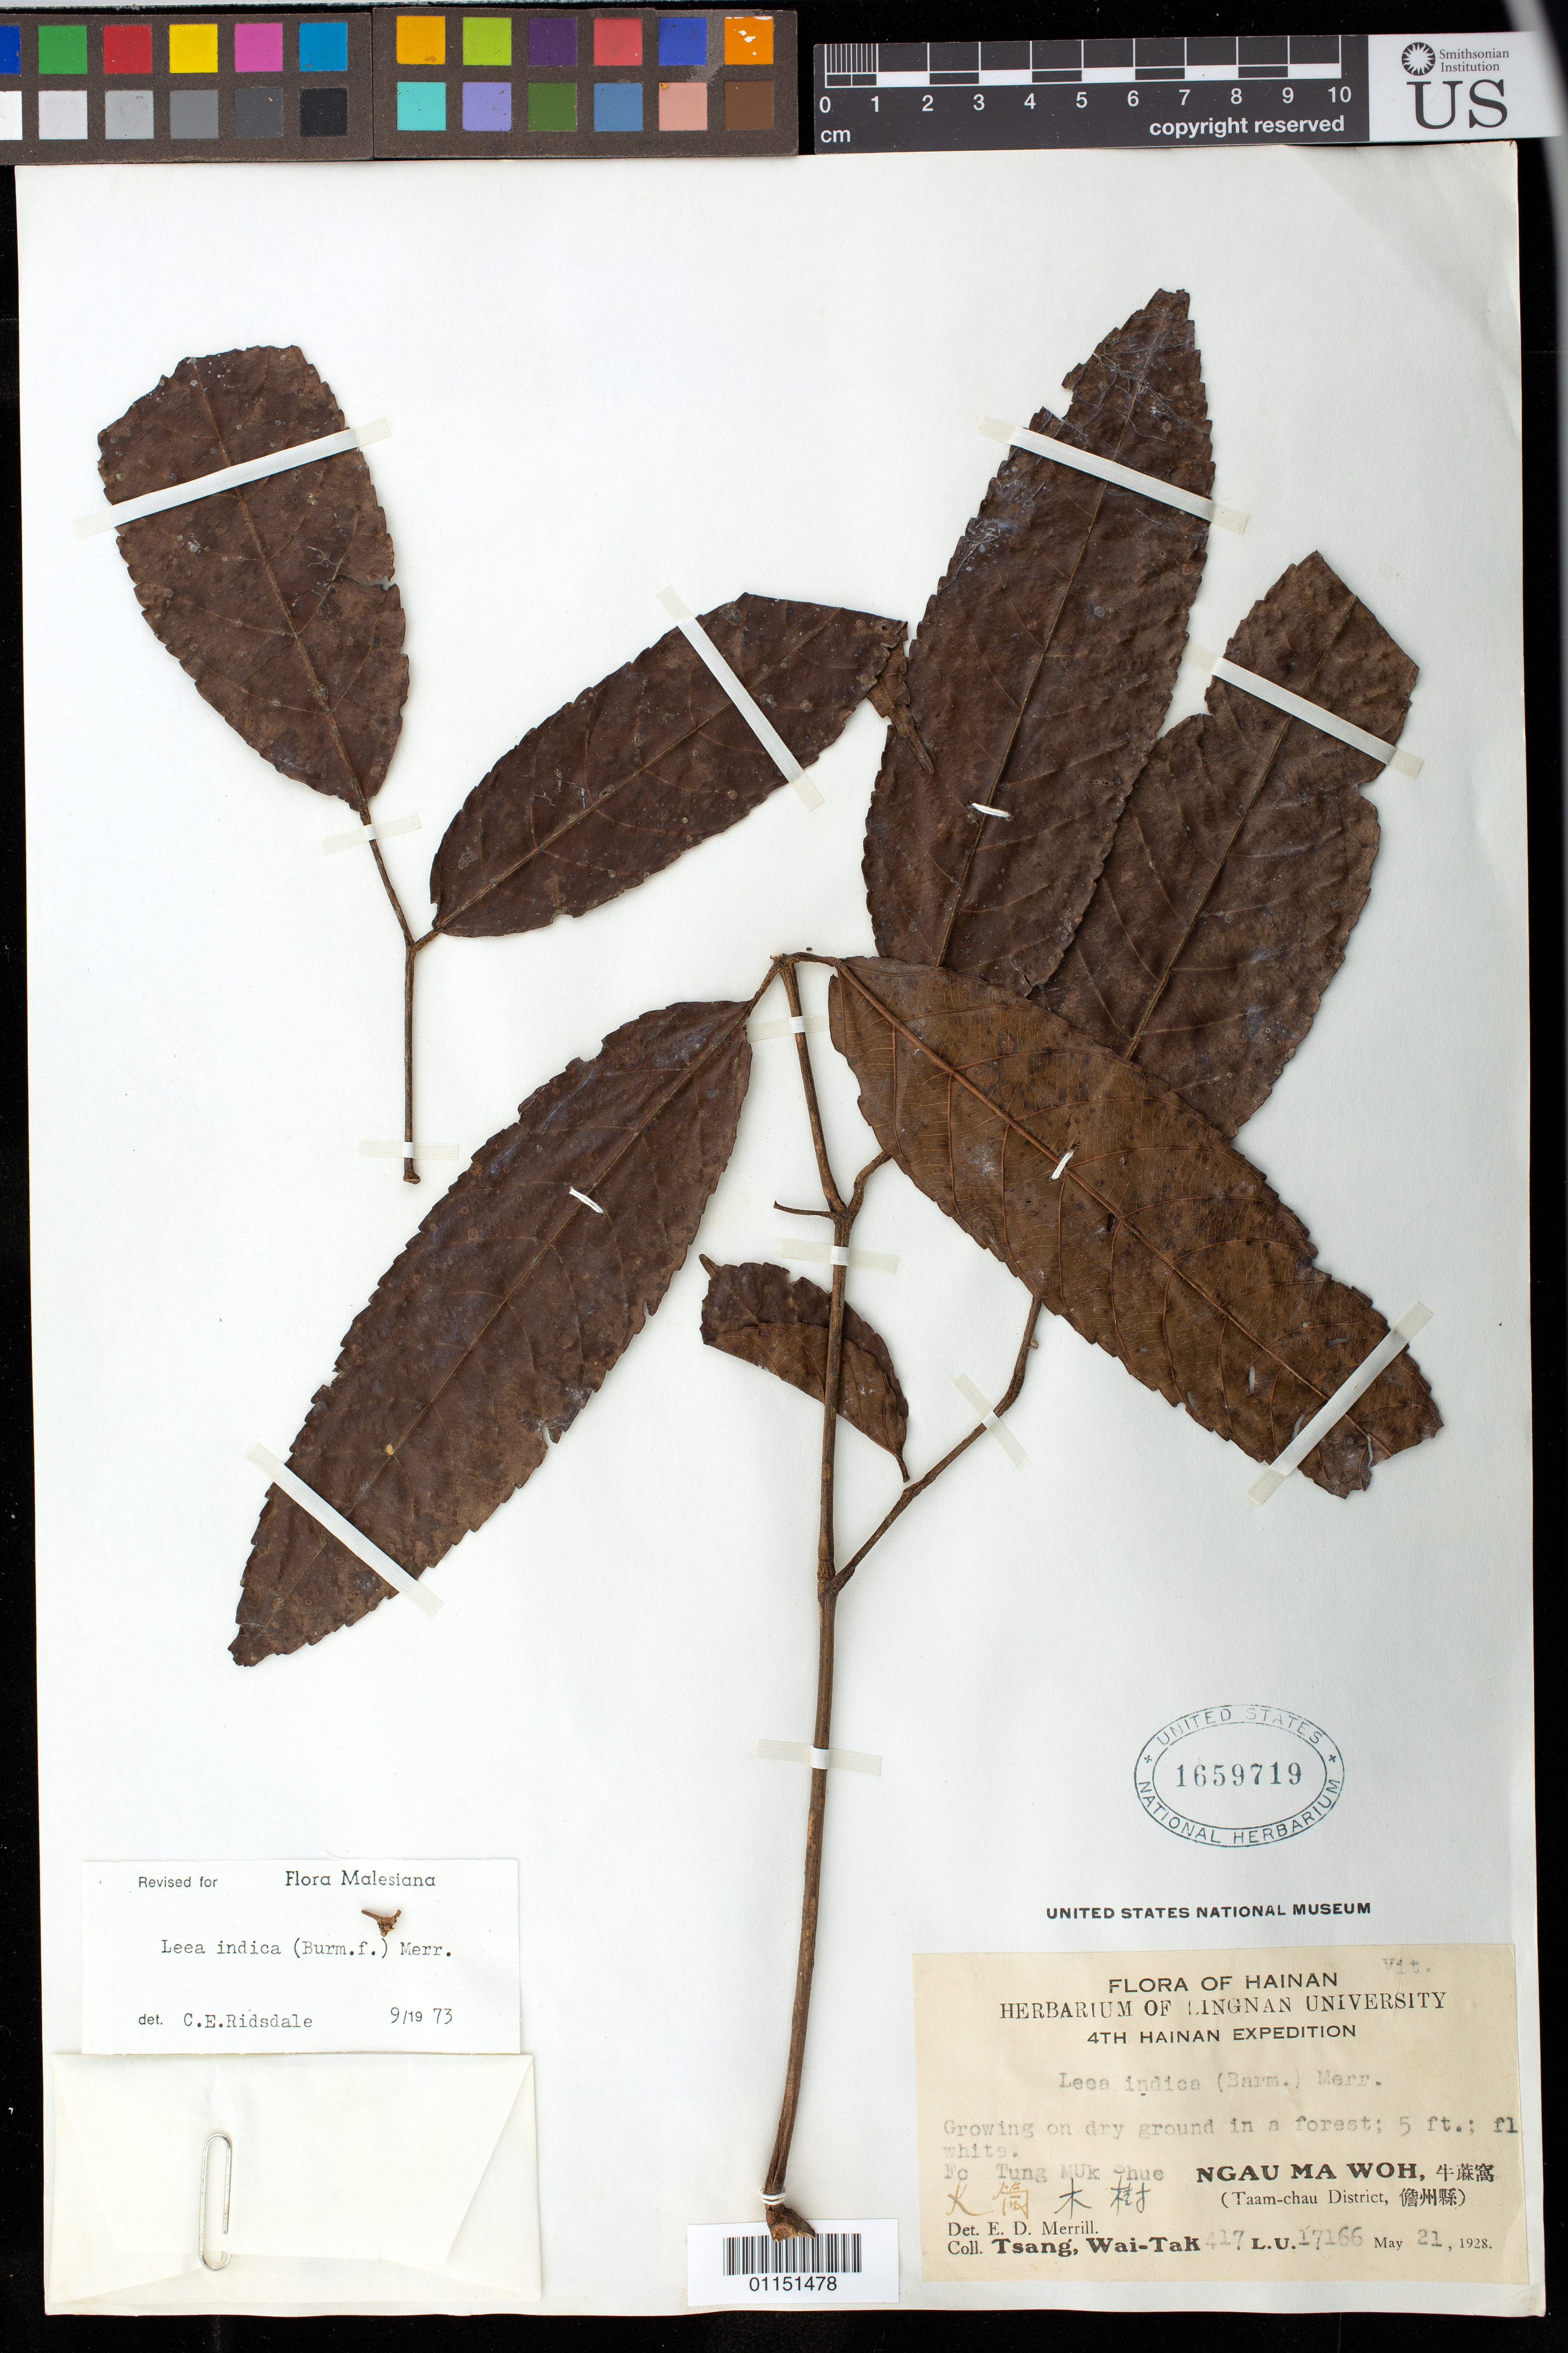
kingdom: Plantae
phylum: Tracheophyta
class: Magnoliopsida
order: Vitales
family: Vitaceae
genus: Leea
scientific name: Leea indica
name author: (Burm. f.) Merr.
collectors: W. T. Tsang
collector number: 417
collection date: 1928-05-21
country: China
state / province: Hainan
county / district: Taam Chau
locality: Ngau Ma Woh.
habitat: Growing on dry ground in a forest.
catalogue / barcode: US 1659719